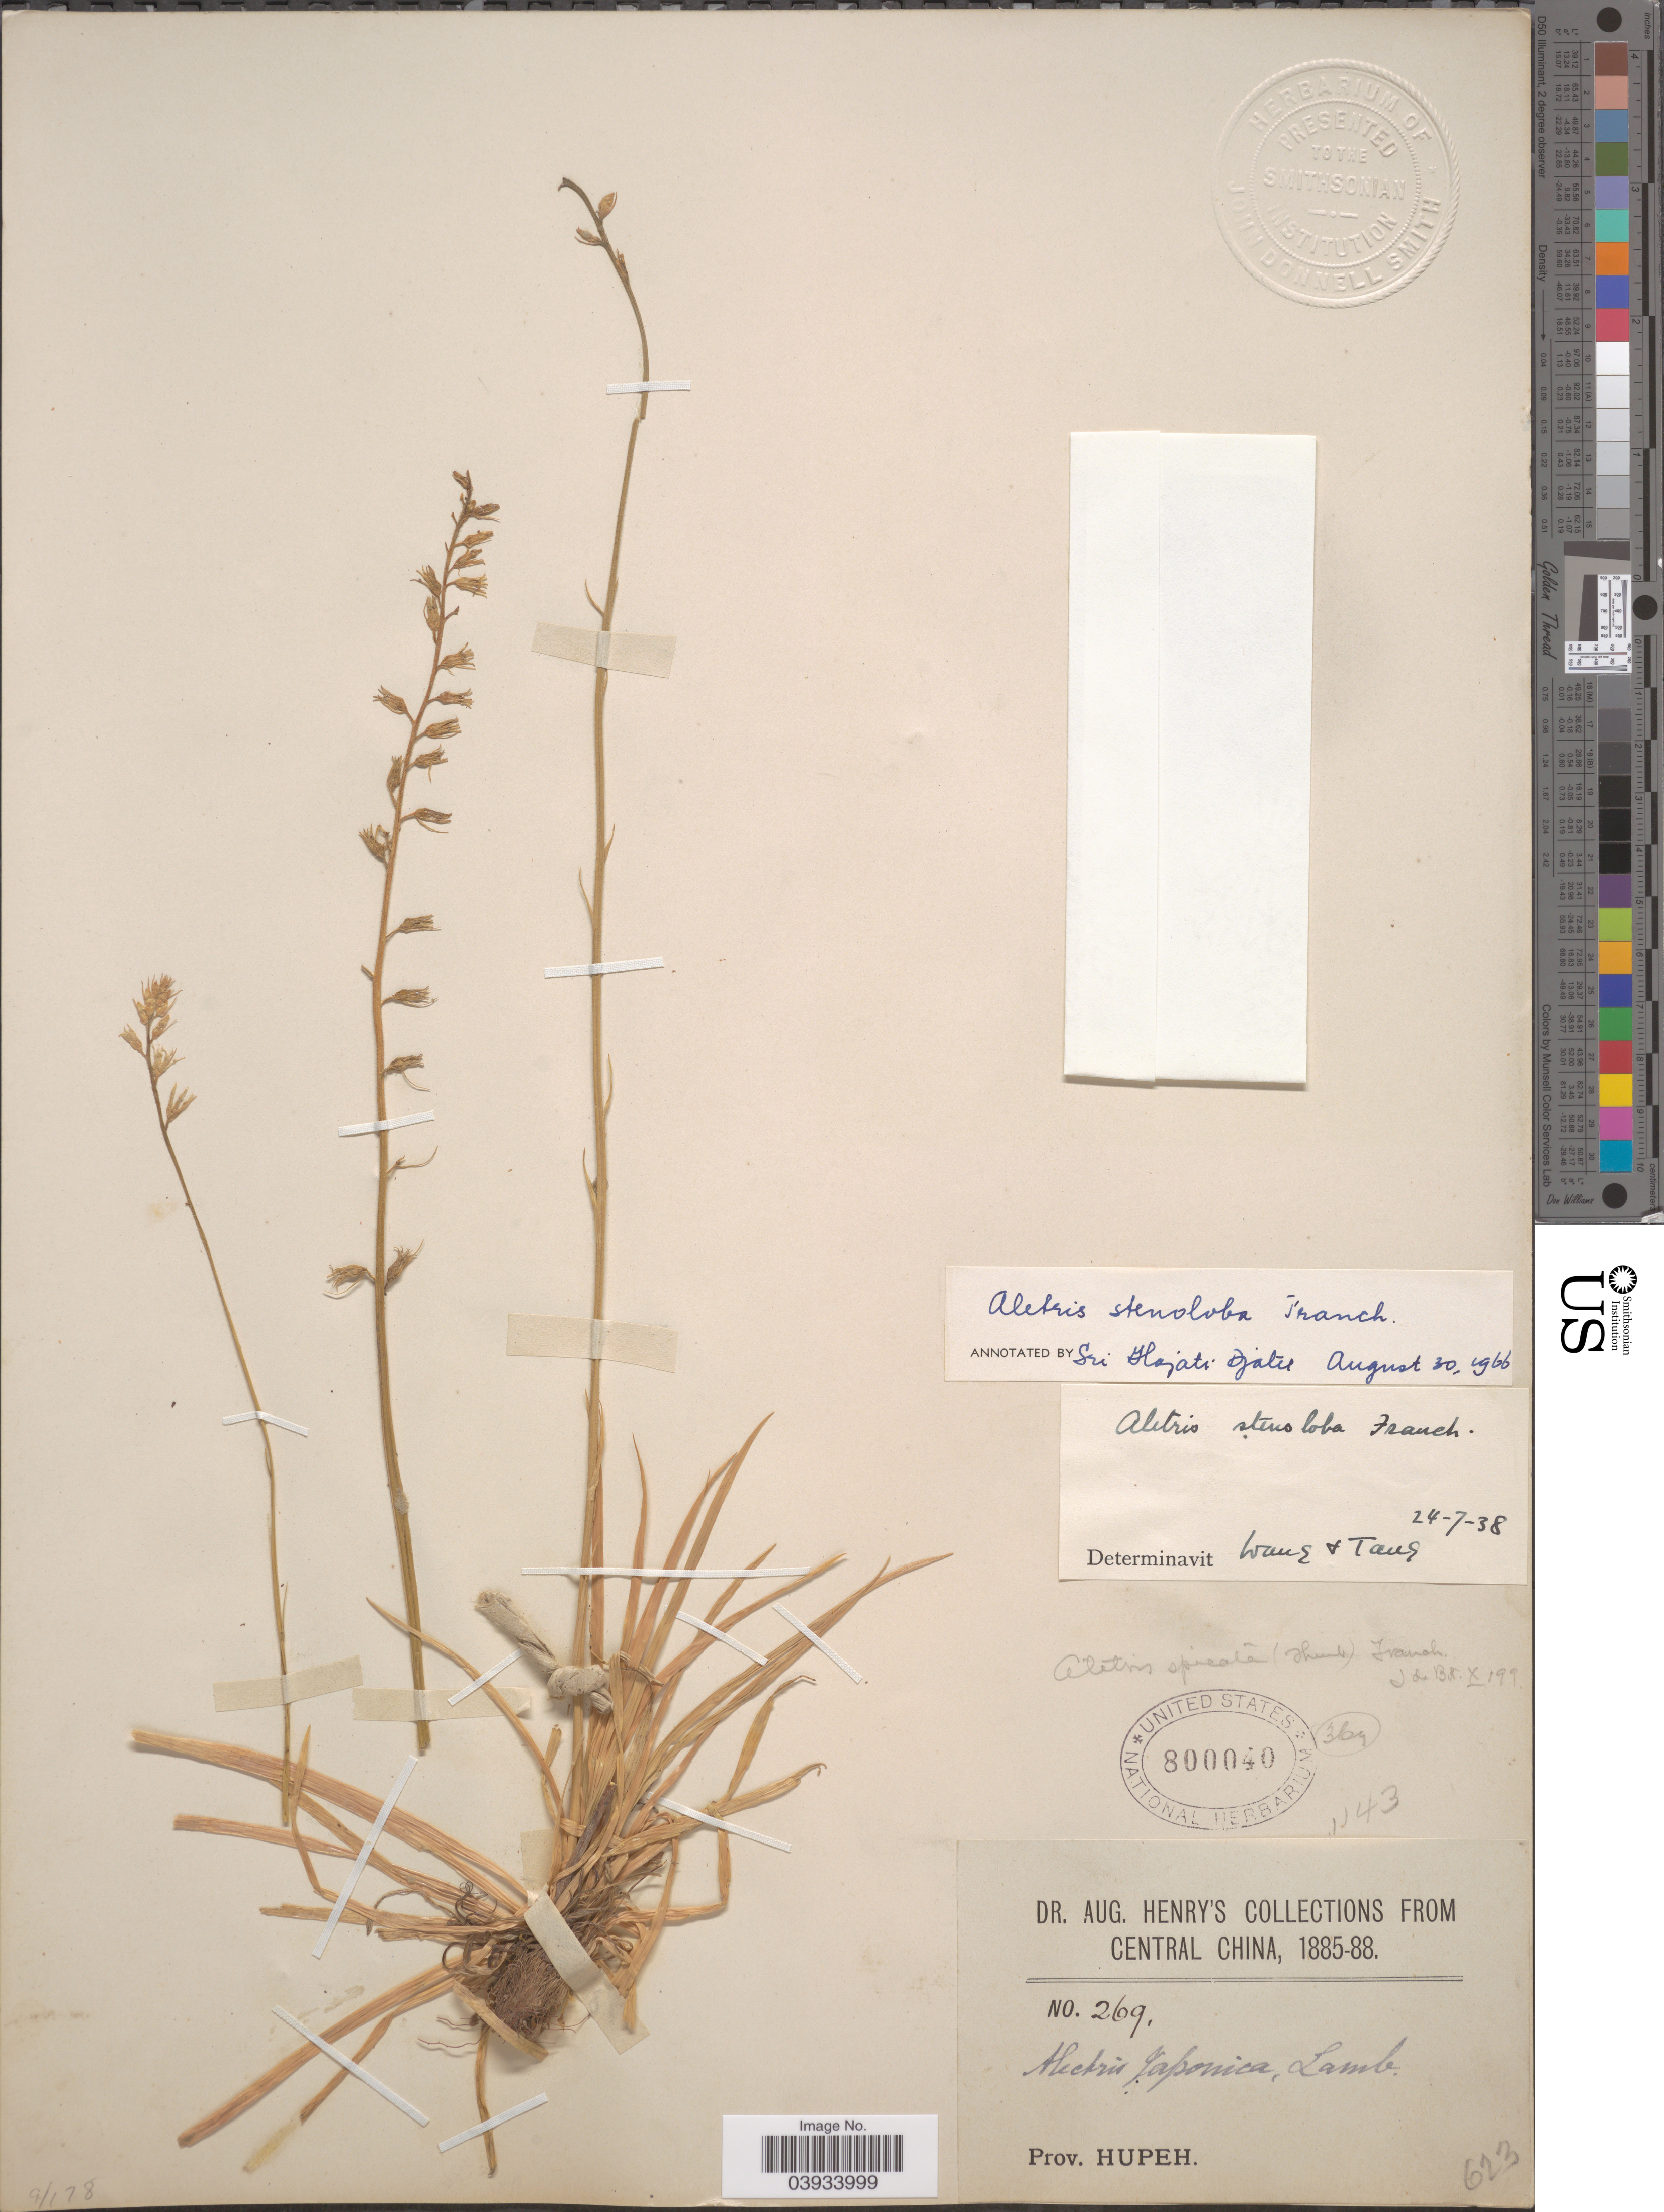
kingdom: Plantae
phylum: Tracheophyta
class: Liliopsida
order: Dioscoreales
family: Nartheciaceae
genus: Aletris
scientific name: Aletris stenoloba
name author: Franch.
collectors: A. Henry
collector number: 269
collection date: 1885/1888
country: China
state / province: Hubei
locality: Central China. Prov. Hupeh.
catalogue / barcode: US 800040